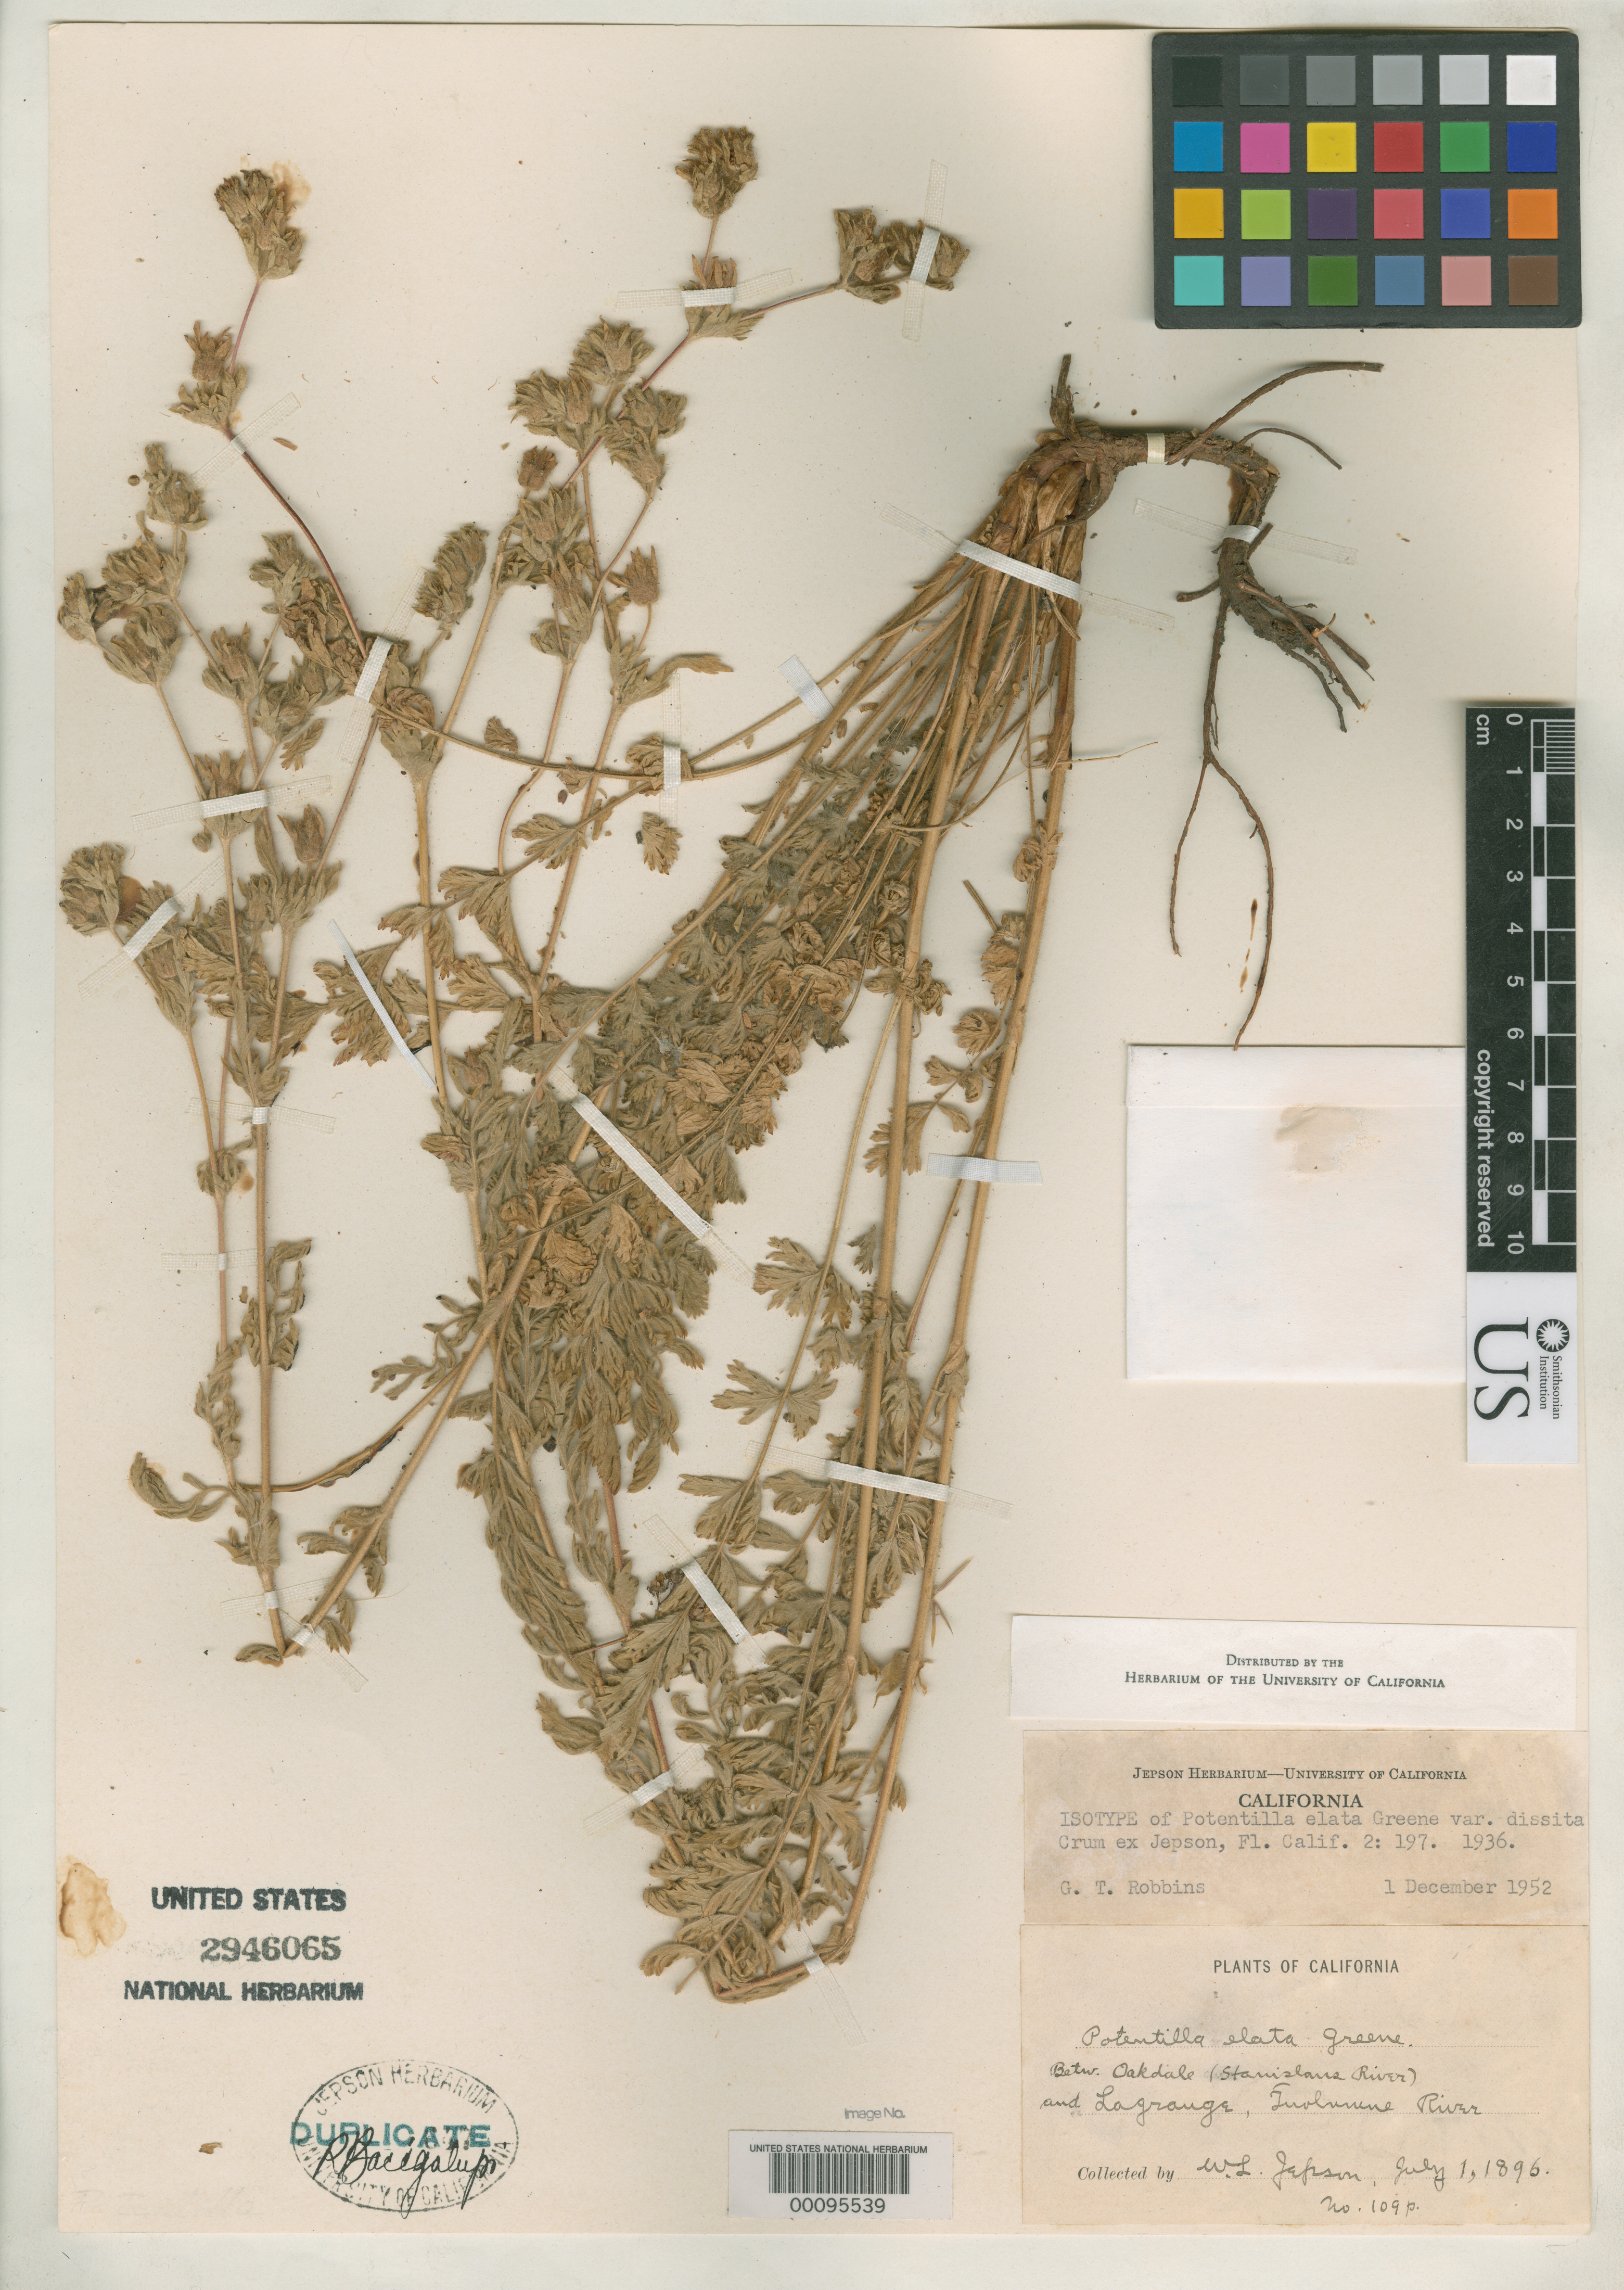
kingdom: Plantae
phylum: Tracheophyta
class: Magnoliopsida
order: Rosales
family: Rosaceae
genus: Potentilla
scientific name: Potentilla elata var. dissita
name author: Crum ex Jeps.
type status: Isotype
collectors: W. L. Jepson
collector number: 109 p (?)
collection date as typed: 01 Jul 1896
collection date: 1896-07-01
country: United States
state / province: California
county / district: Stanislaus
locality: Between Oakdale (Stanislaus River) and Lagrange, Toulumne River.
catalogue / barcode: US 2946065